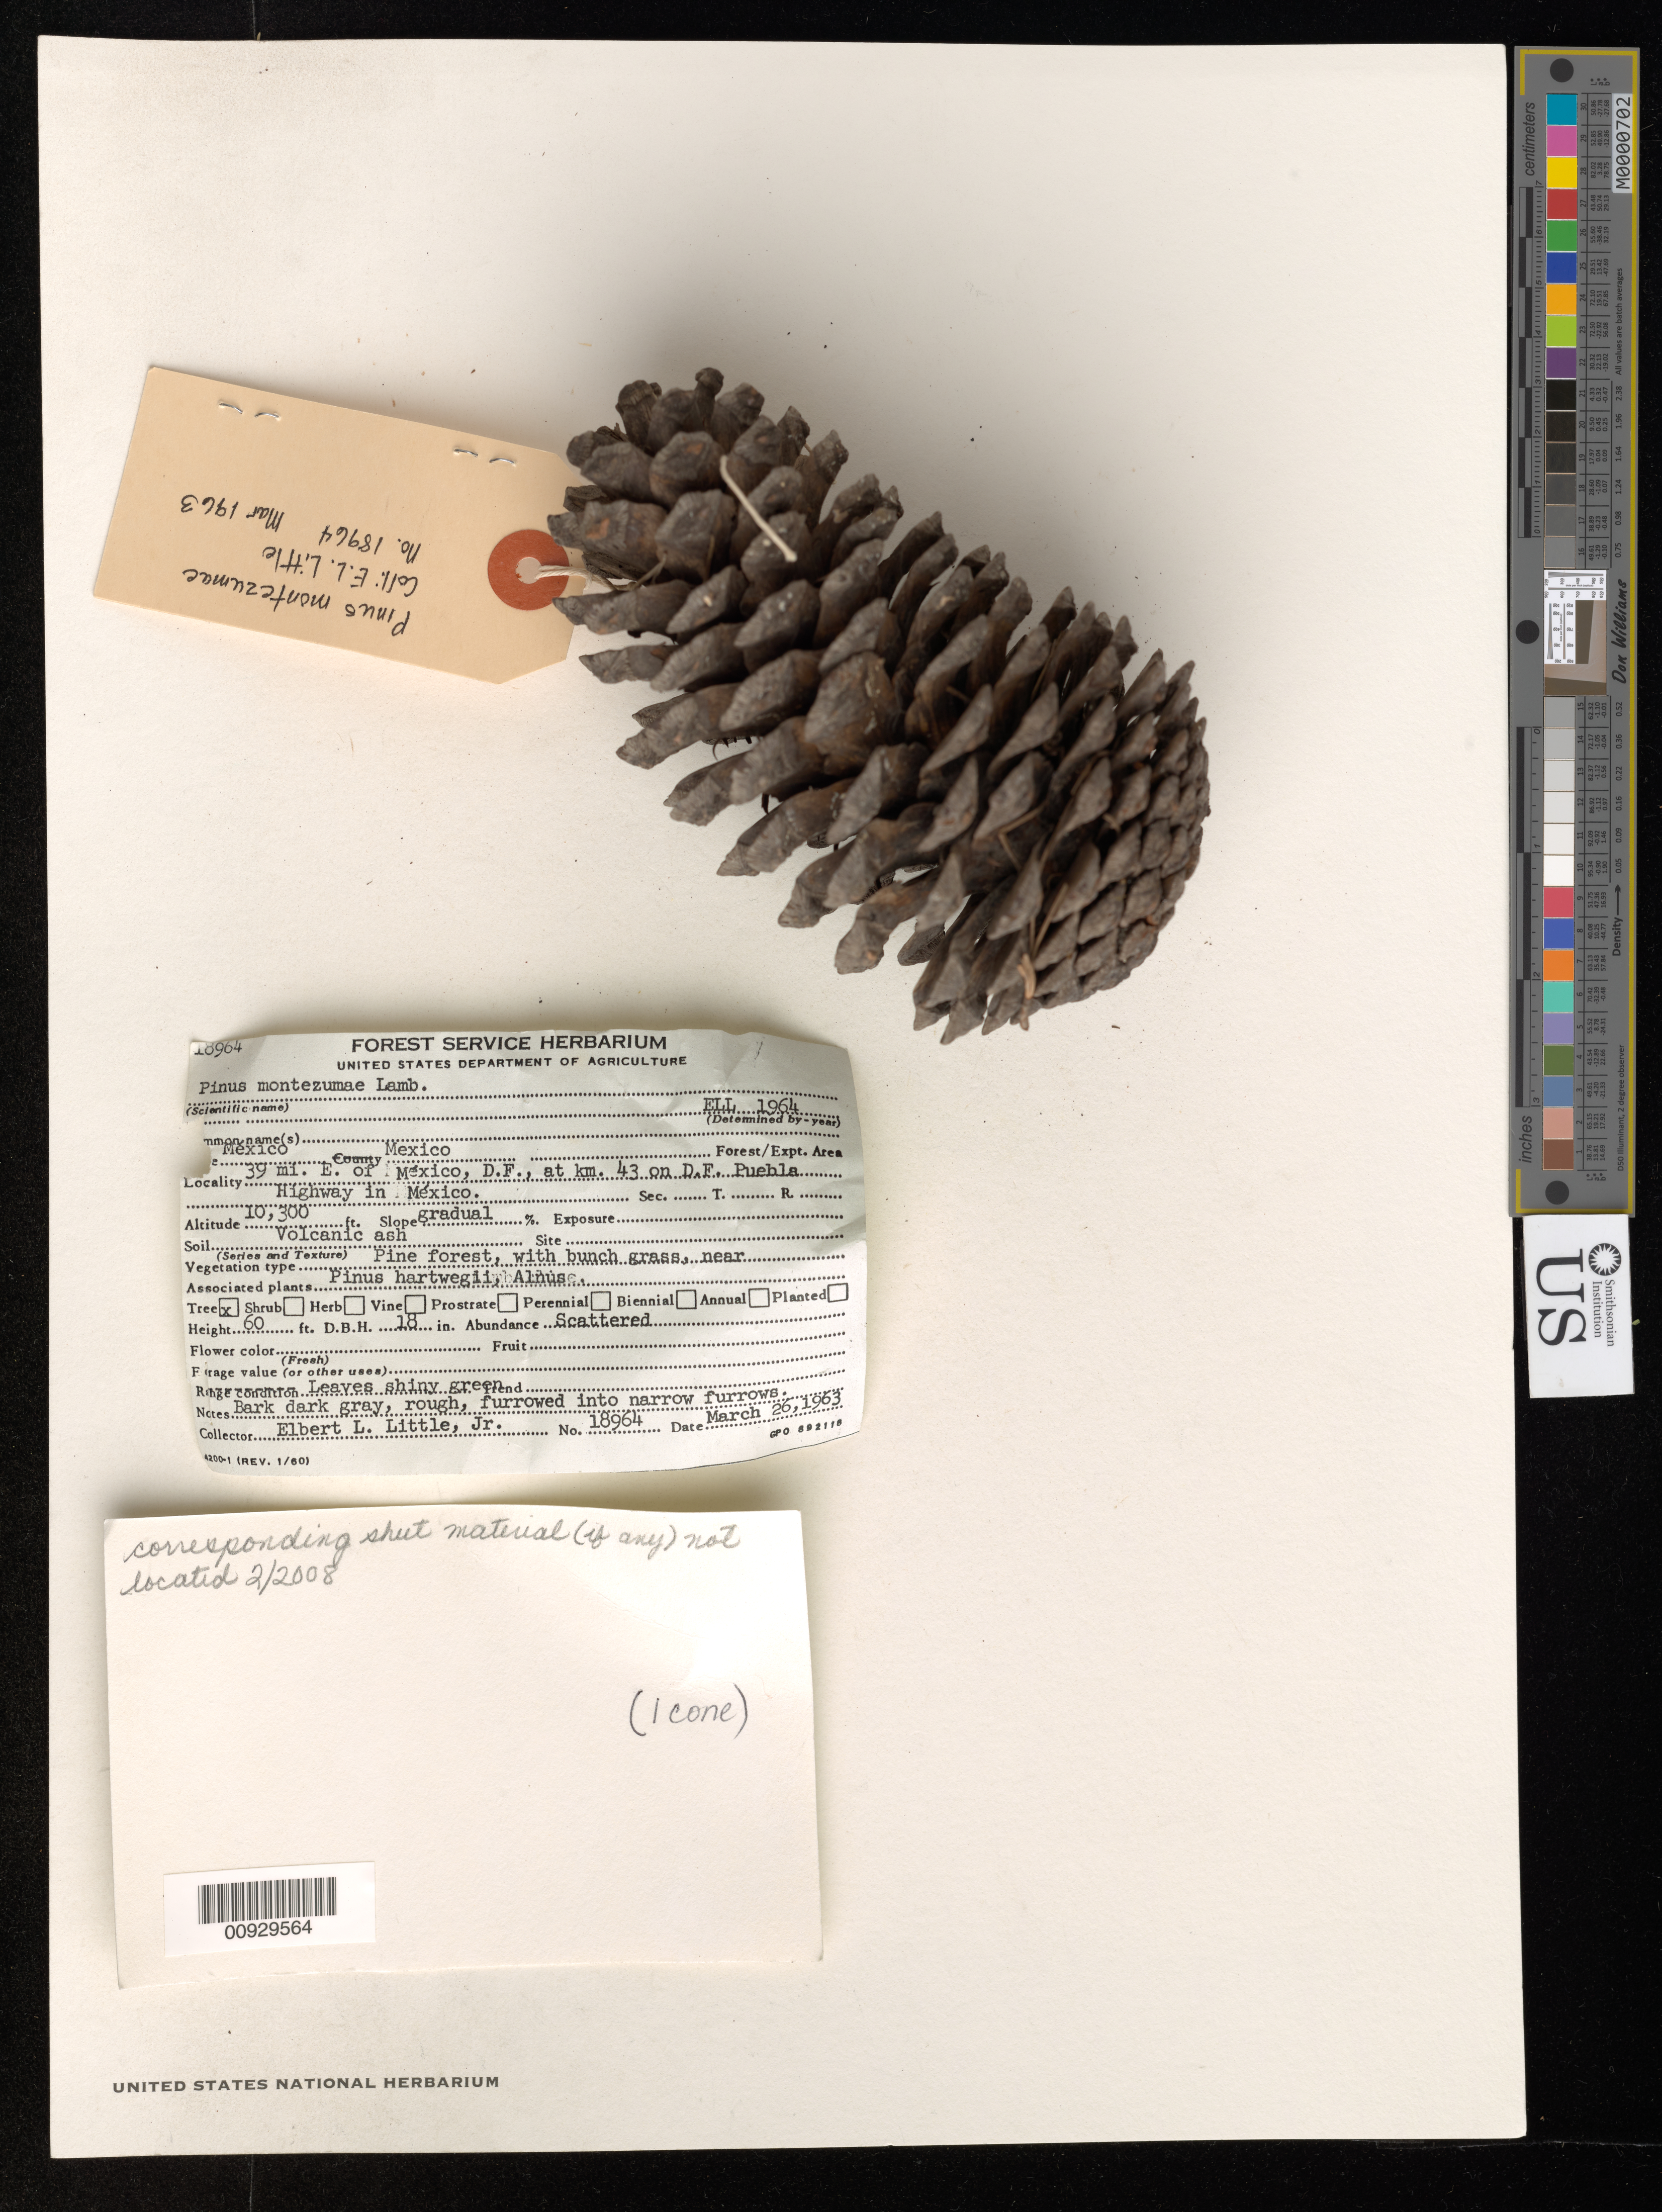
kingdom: Plantae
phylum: Tracheophyta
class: Pinopsida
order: Pinales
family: Pinaceae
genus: Pinus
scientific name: Pinus montezumae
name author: Lamb.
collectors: E. L. Little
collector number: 18964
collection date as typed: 26 Mar 1963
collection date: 1963-03-26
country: Mexico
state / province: México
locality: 39 mi. E of México, D.F., at km 43 on D.F. Puebla highway in México.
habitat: Pine forest, with bunch grass near. Slope gradual. Soil volcanic ash. Associated plants Pinushatwegii, Alnus.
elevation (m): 3139